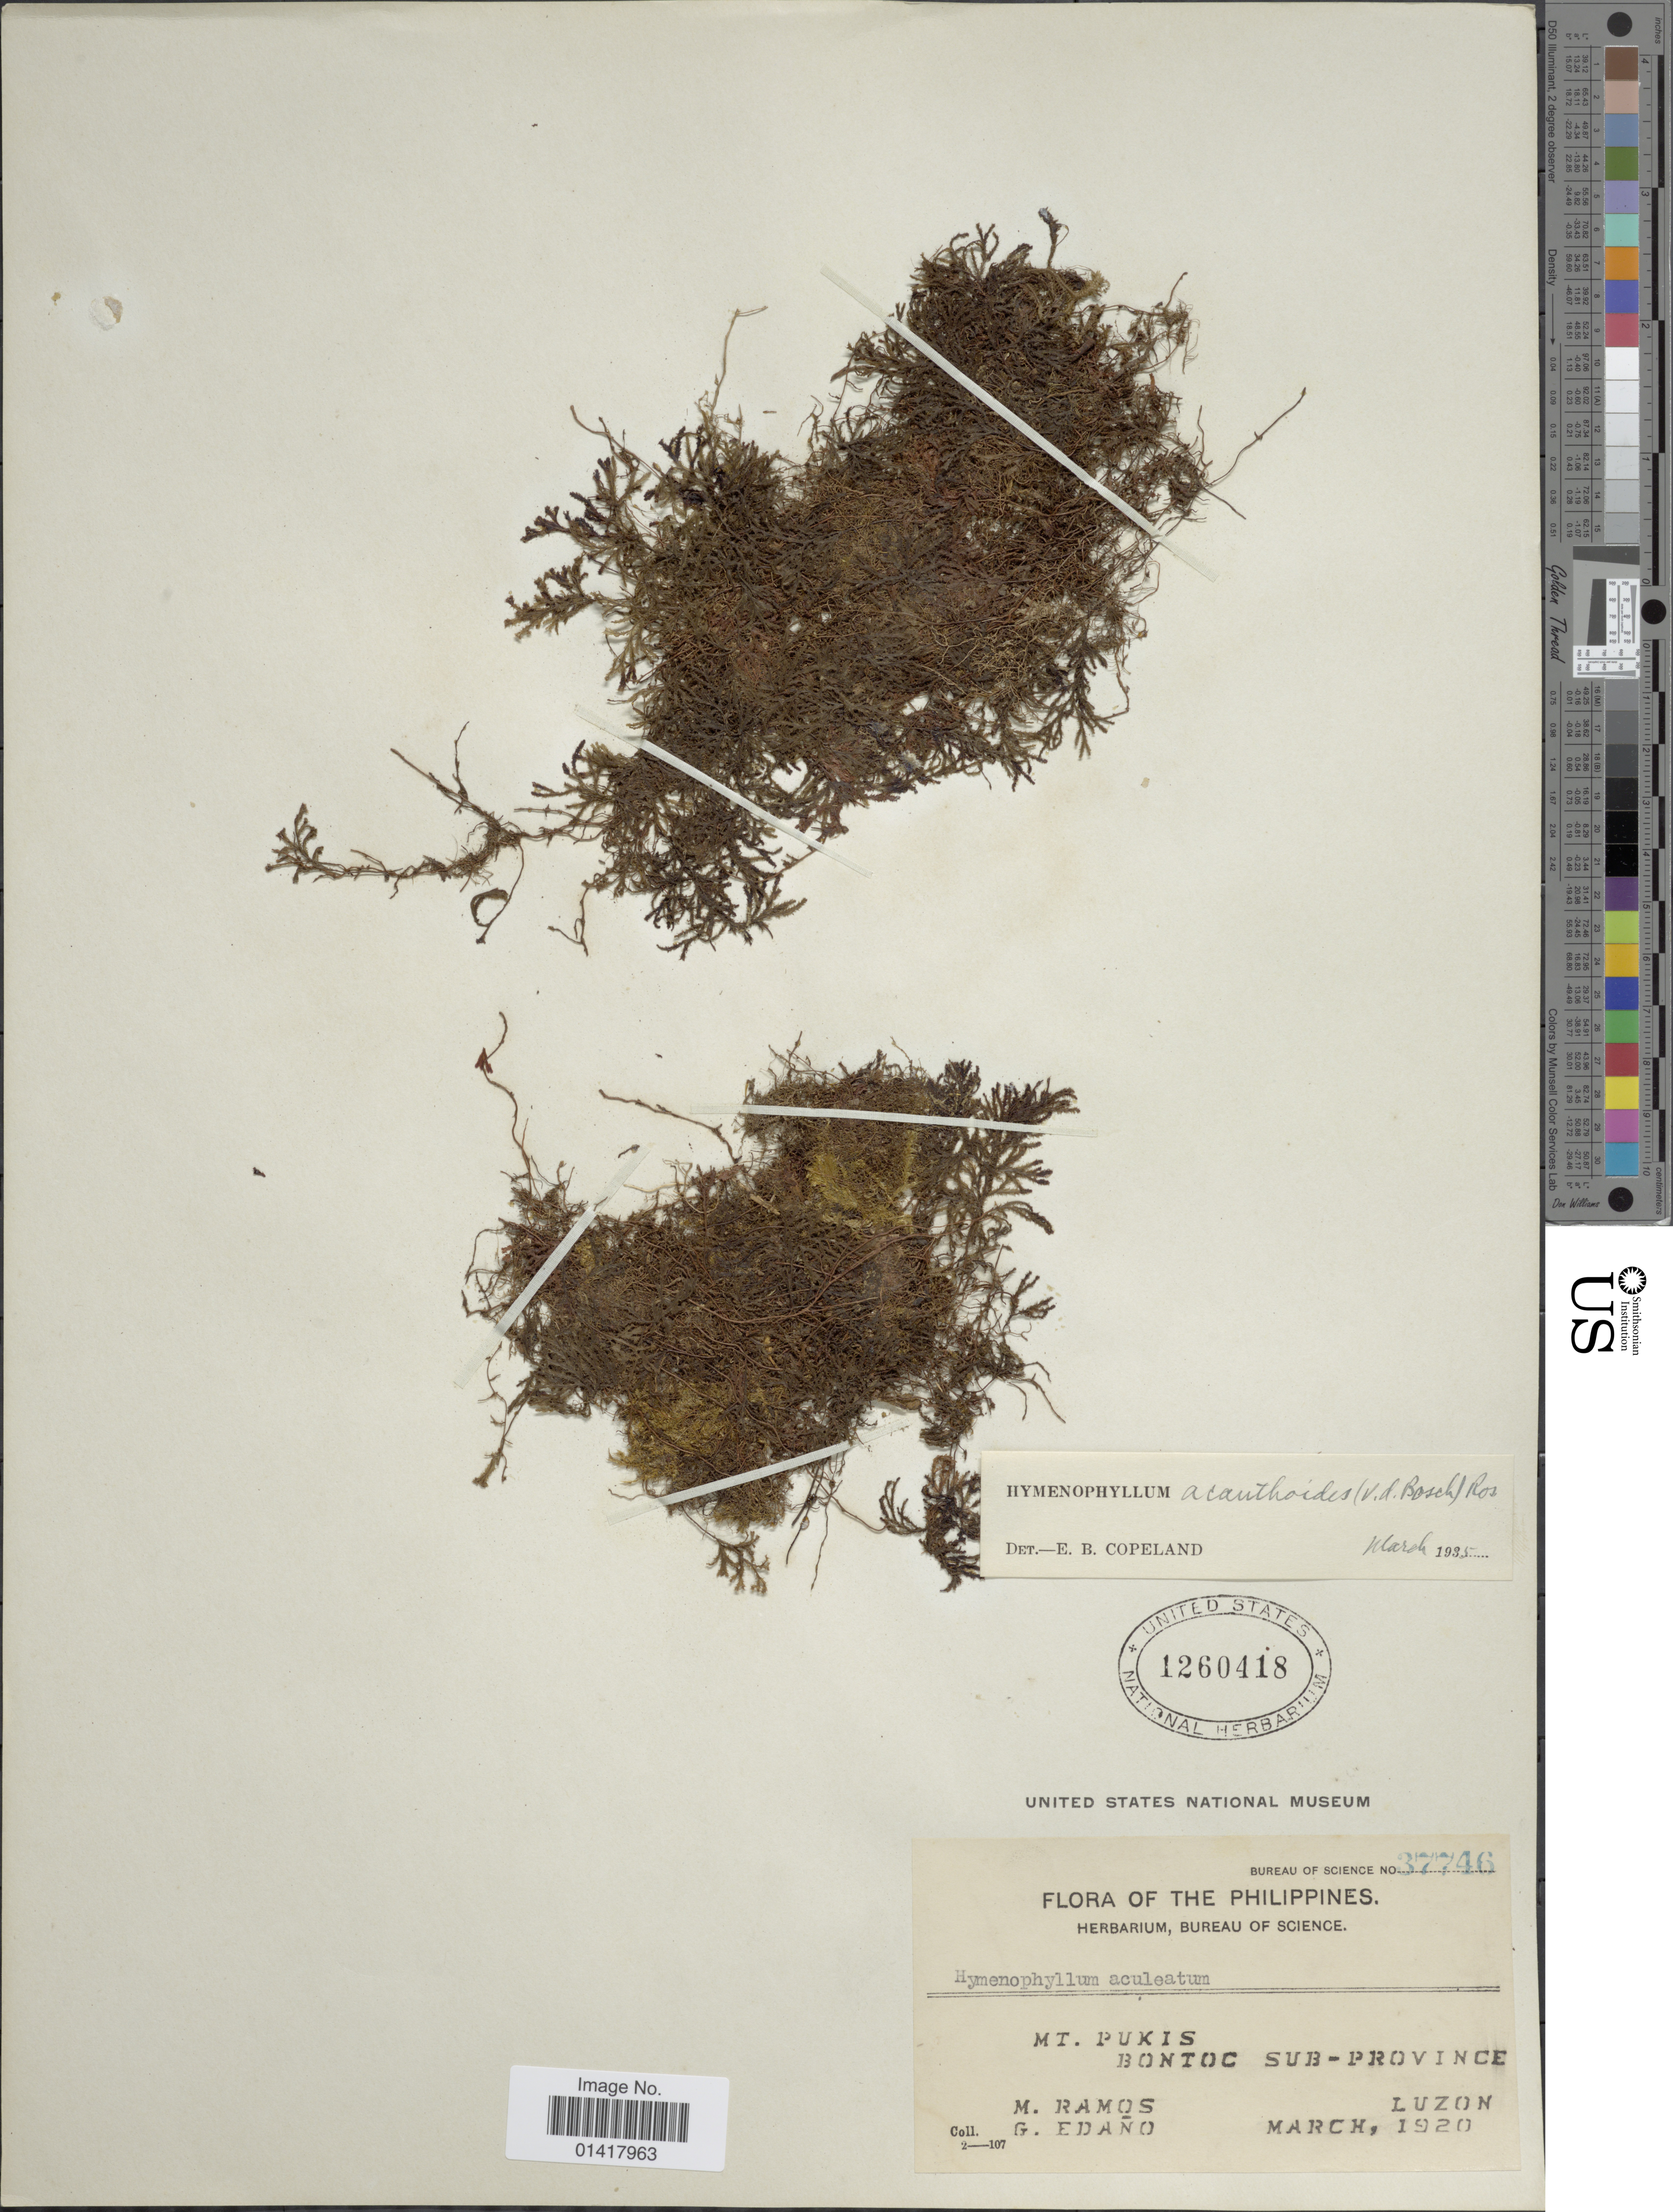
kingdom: Plantae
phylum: Tracheophyta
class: Polypodiopsida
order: Hymenophyllales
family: Hymenophyllaceae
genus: Hymenophyllum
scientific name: Hymenophyllum acanthoides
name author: (Bosch) Rosenst.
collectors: M. Ramos & G. Edaño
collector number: Bureau of Science 37746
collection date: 1920-03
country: Philippines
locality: Luzon. Mt. Pukis, Bontoc Sub-Province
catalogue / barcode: US 1260418